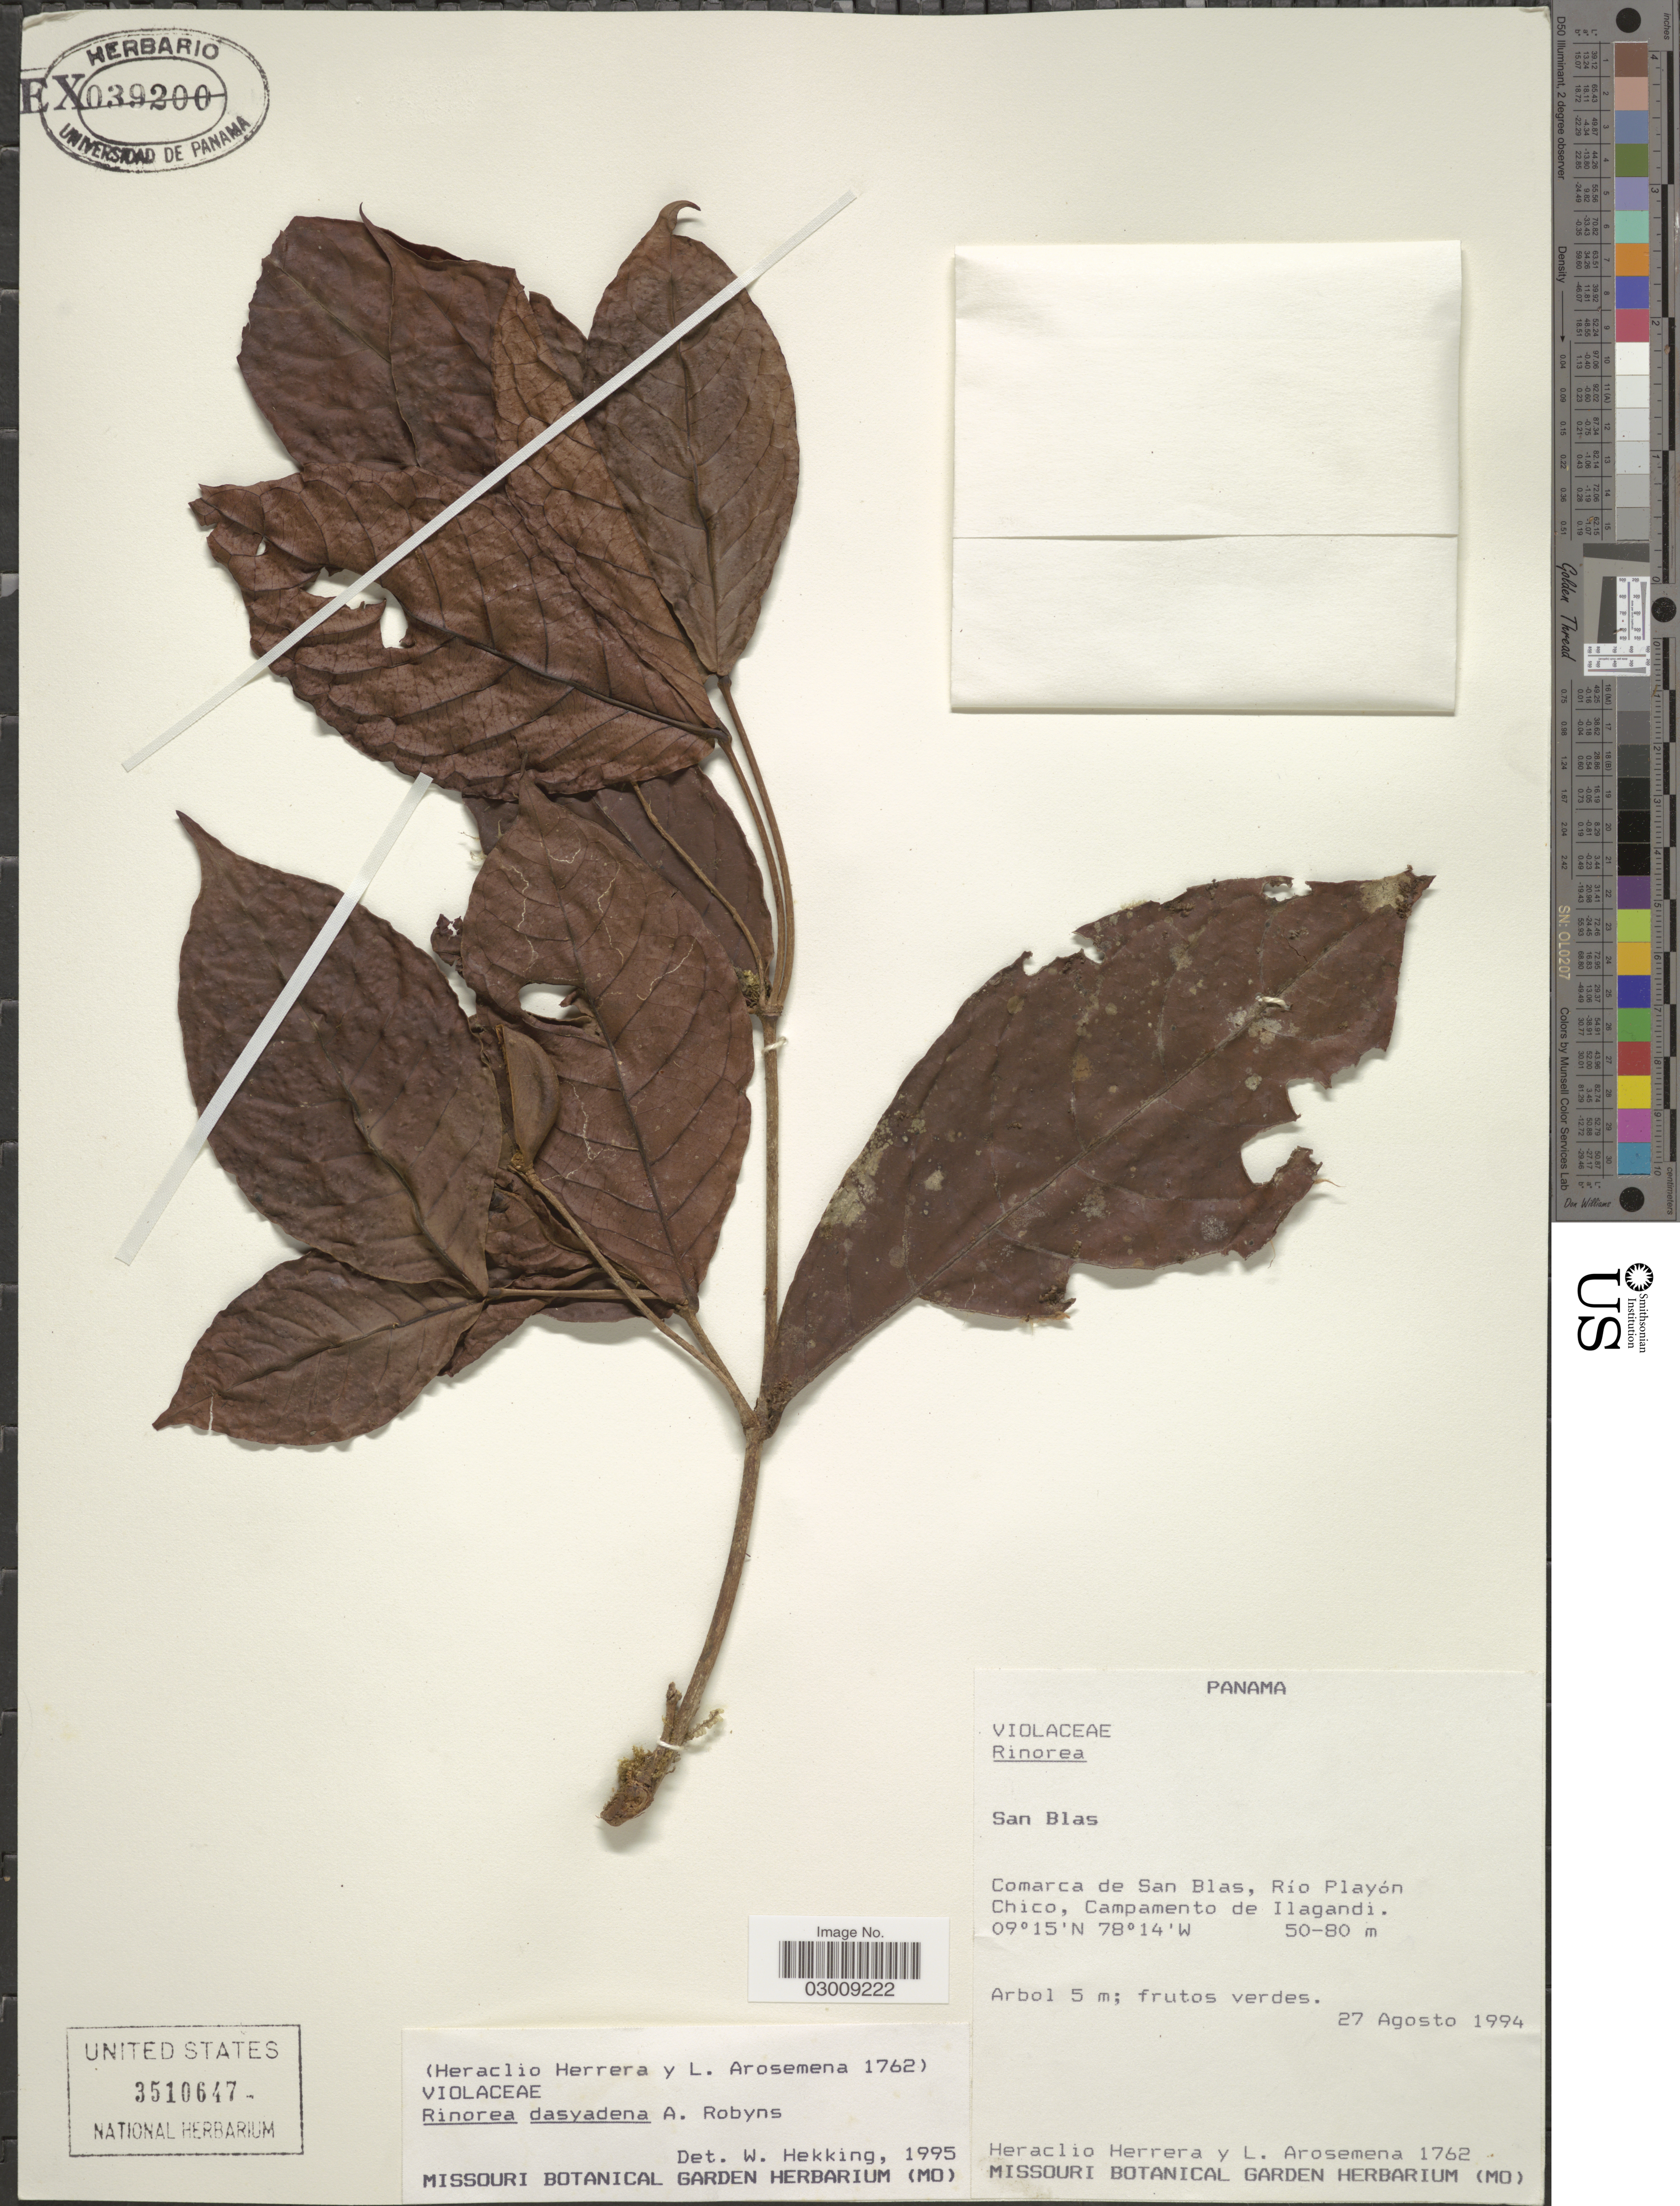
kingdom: Plantae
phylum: Tracheophyta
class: Magnoliopsida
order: Malpighiales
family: Violaceae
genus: Rinorea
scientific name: Rinorea dasyadena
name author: A. Robyns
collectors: H. Herrera & L. Arosemena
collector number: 1762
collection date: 1994-08-27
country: Panama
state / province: Kuna Yala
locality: Comarca de San Blas, Río Playón Chico, Campamento de Ilagandi.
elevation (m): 50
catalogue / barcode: US 3510647